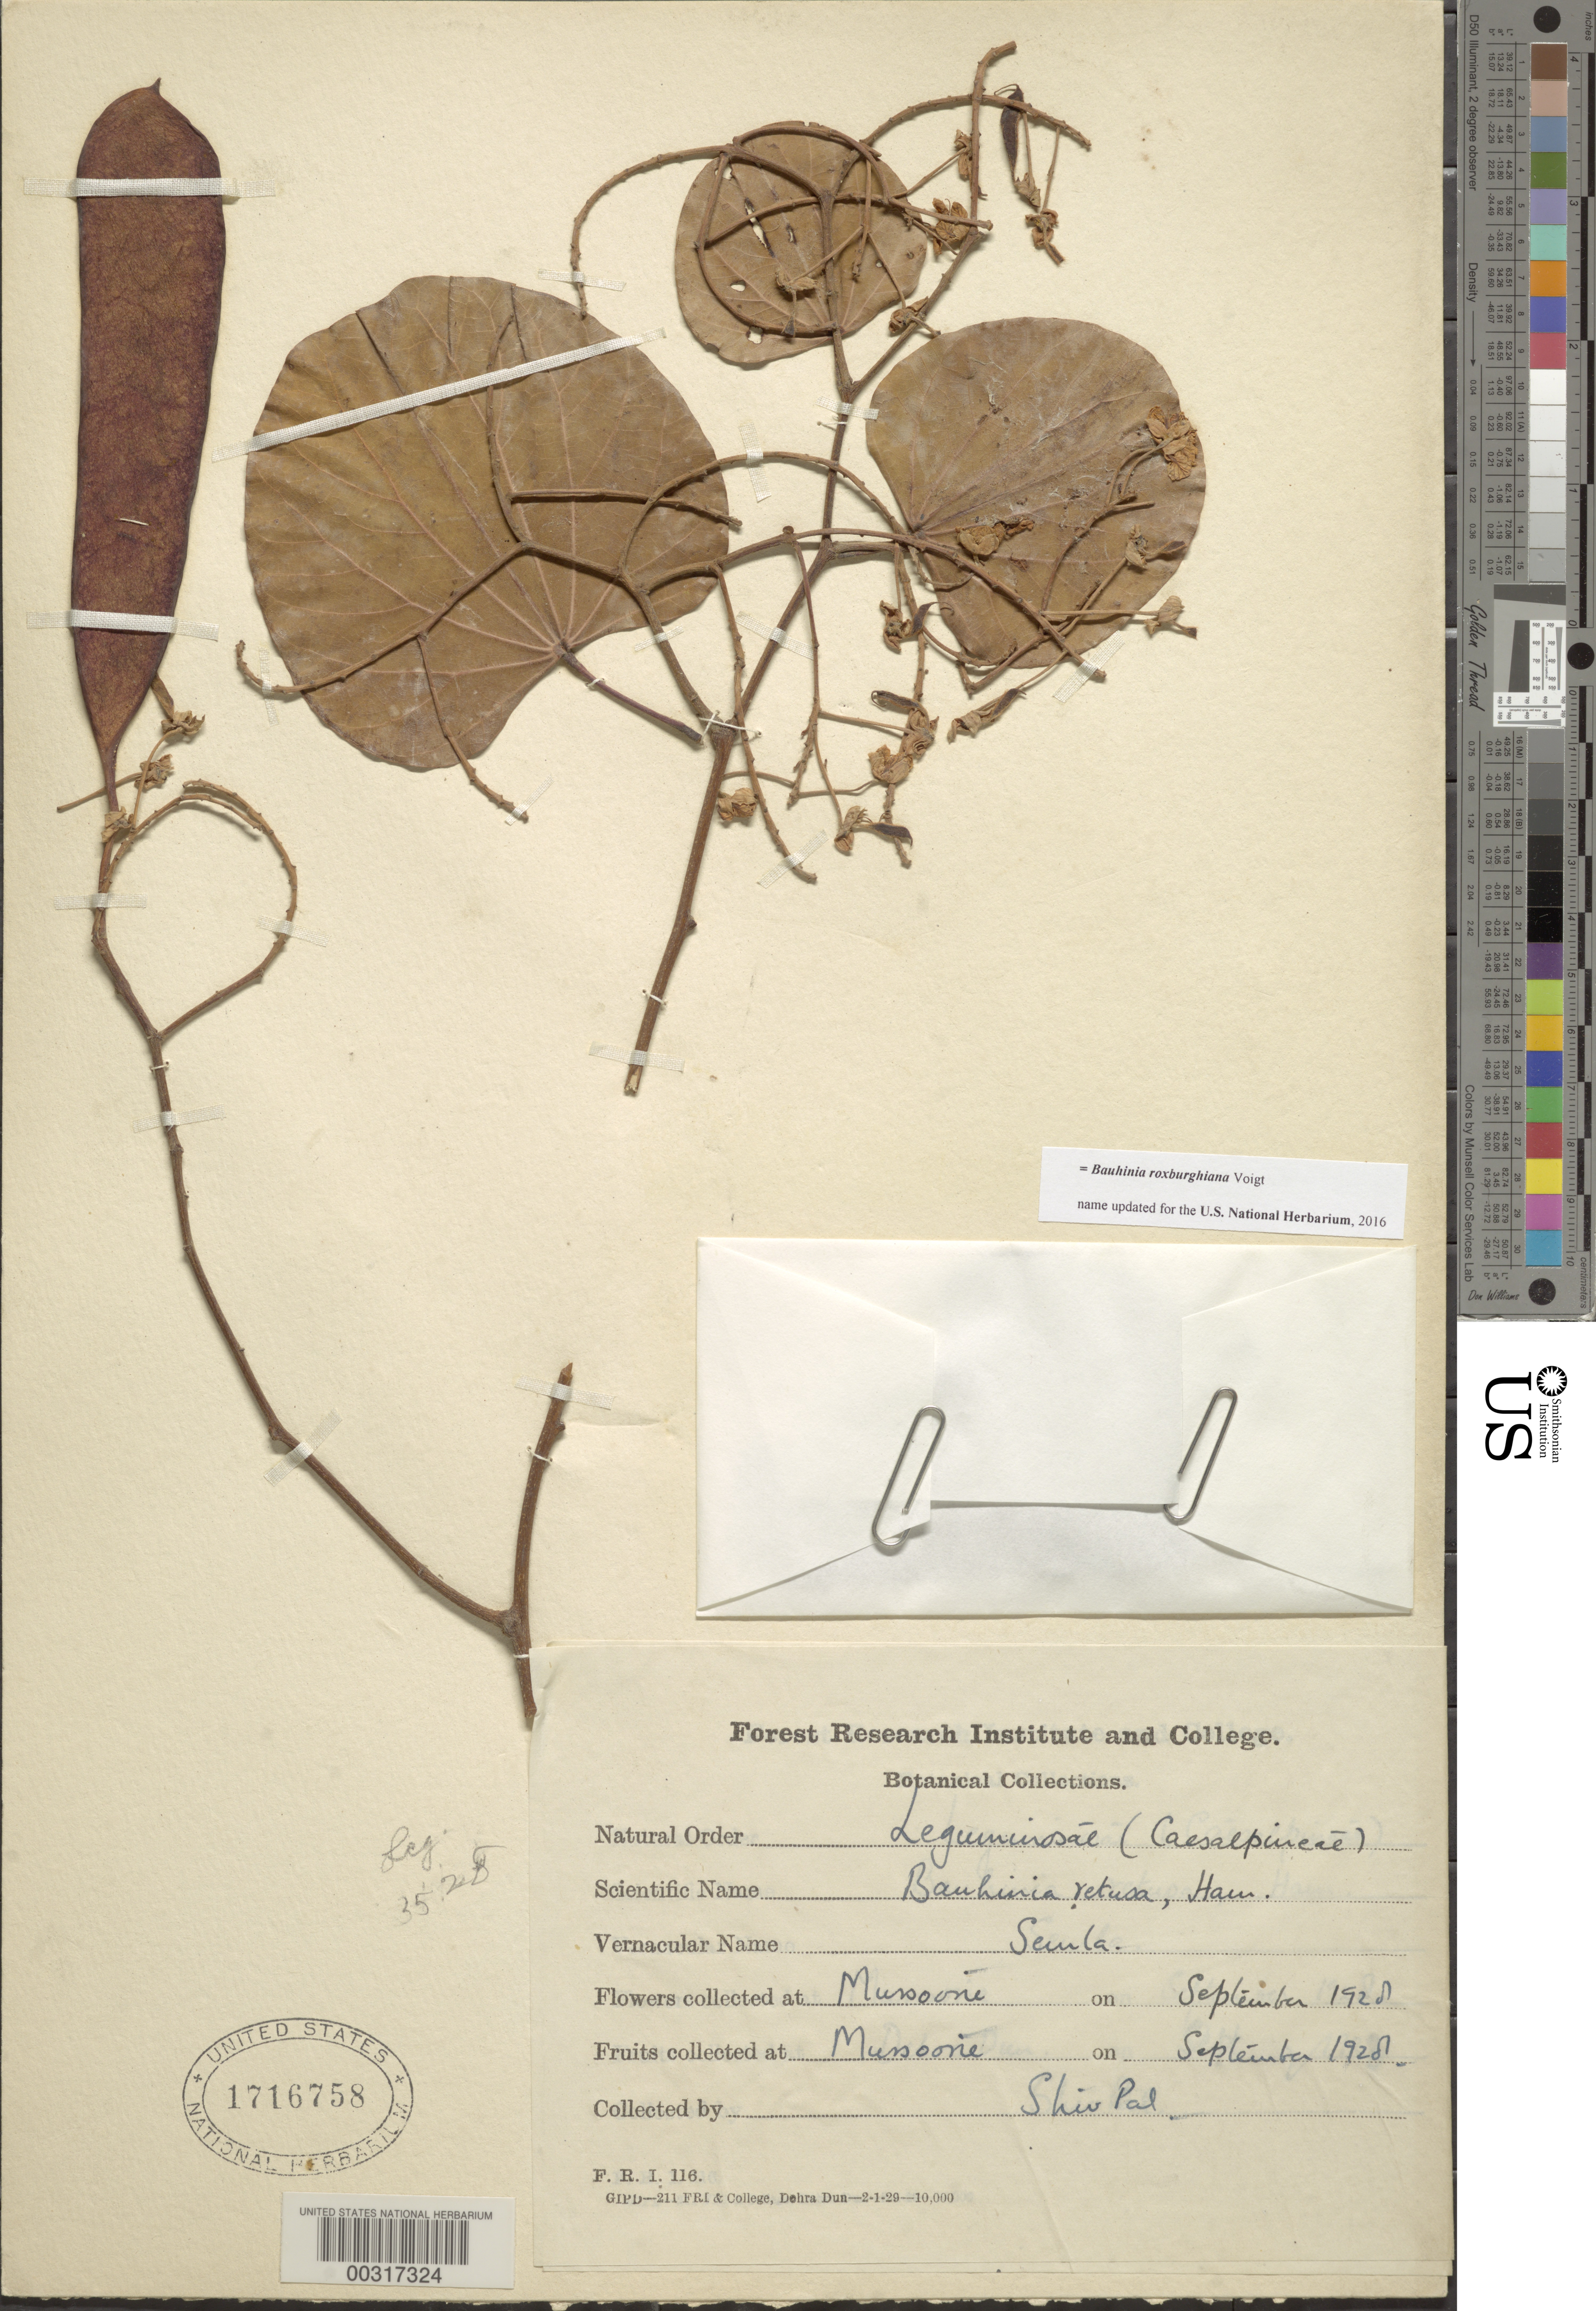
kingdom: Plantae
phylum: Tracheophyta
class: Magnoliopsida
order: Fabales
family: Fabaceae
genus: Phanera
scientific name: Phanera retusa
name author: Benth.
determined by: U.S. National Herbarium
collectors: -. Shivpal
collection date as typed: Sep 1928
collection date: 1928-09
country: India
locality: Mussoorie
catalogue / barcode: US 1716758